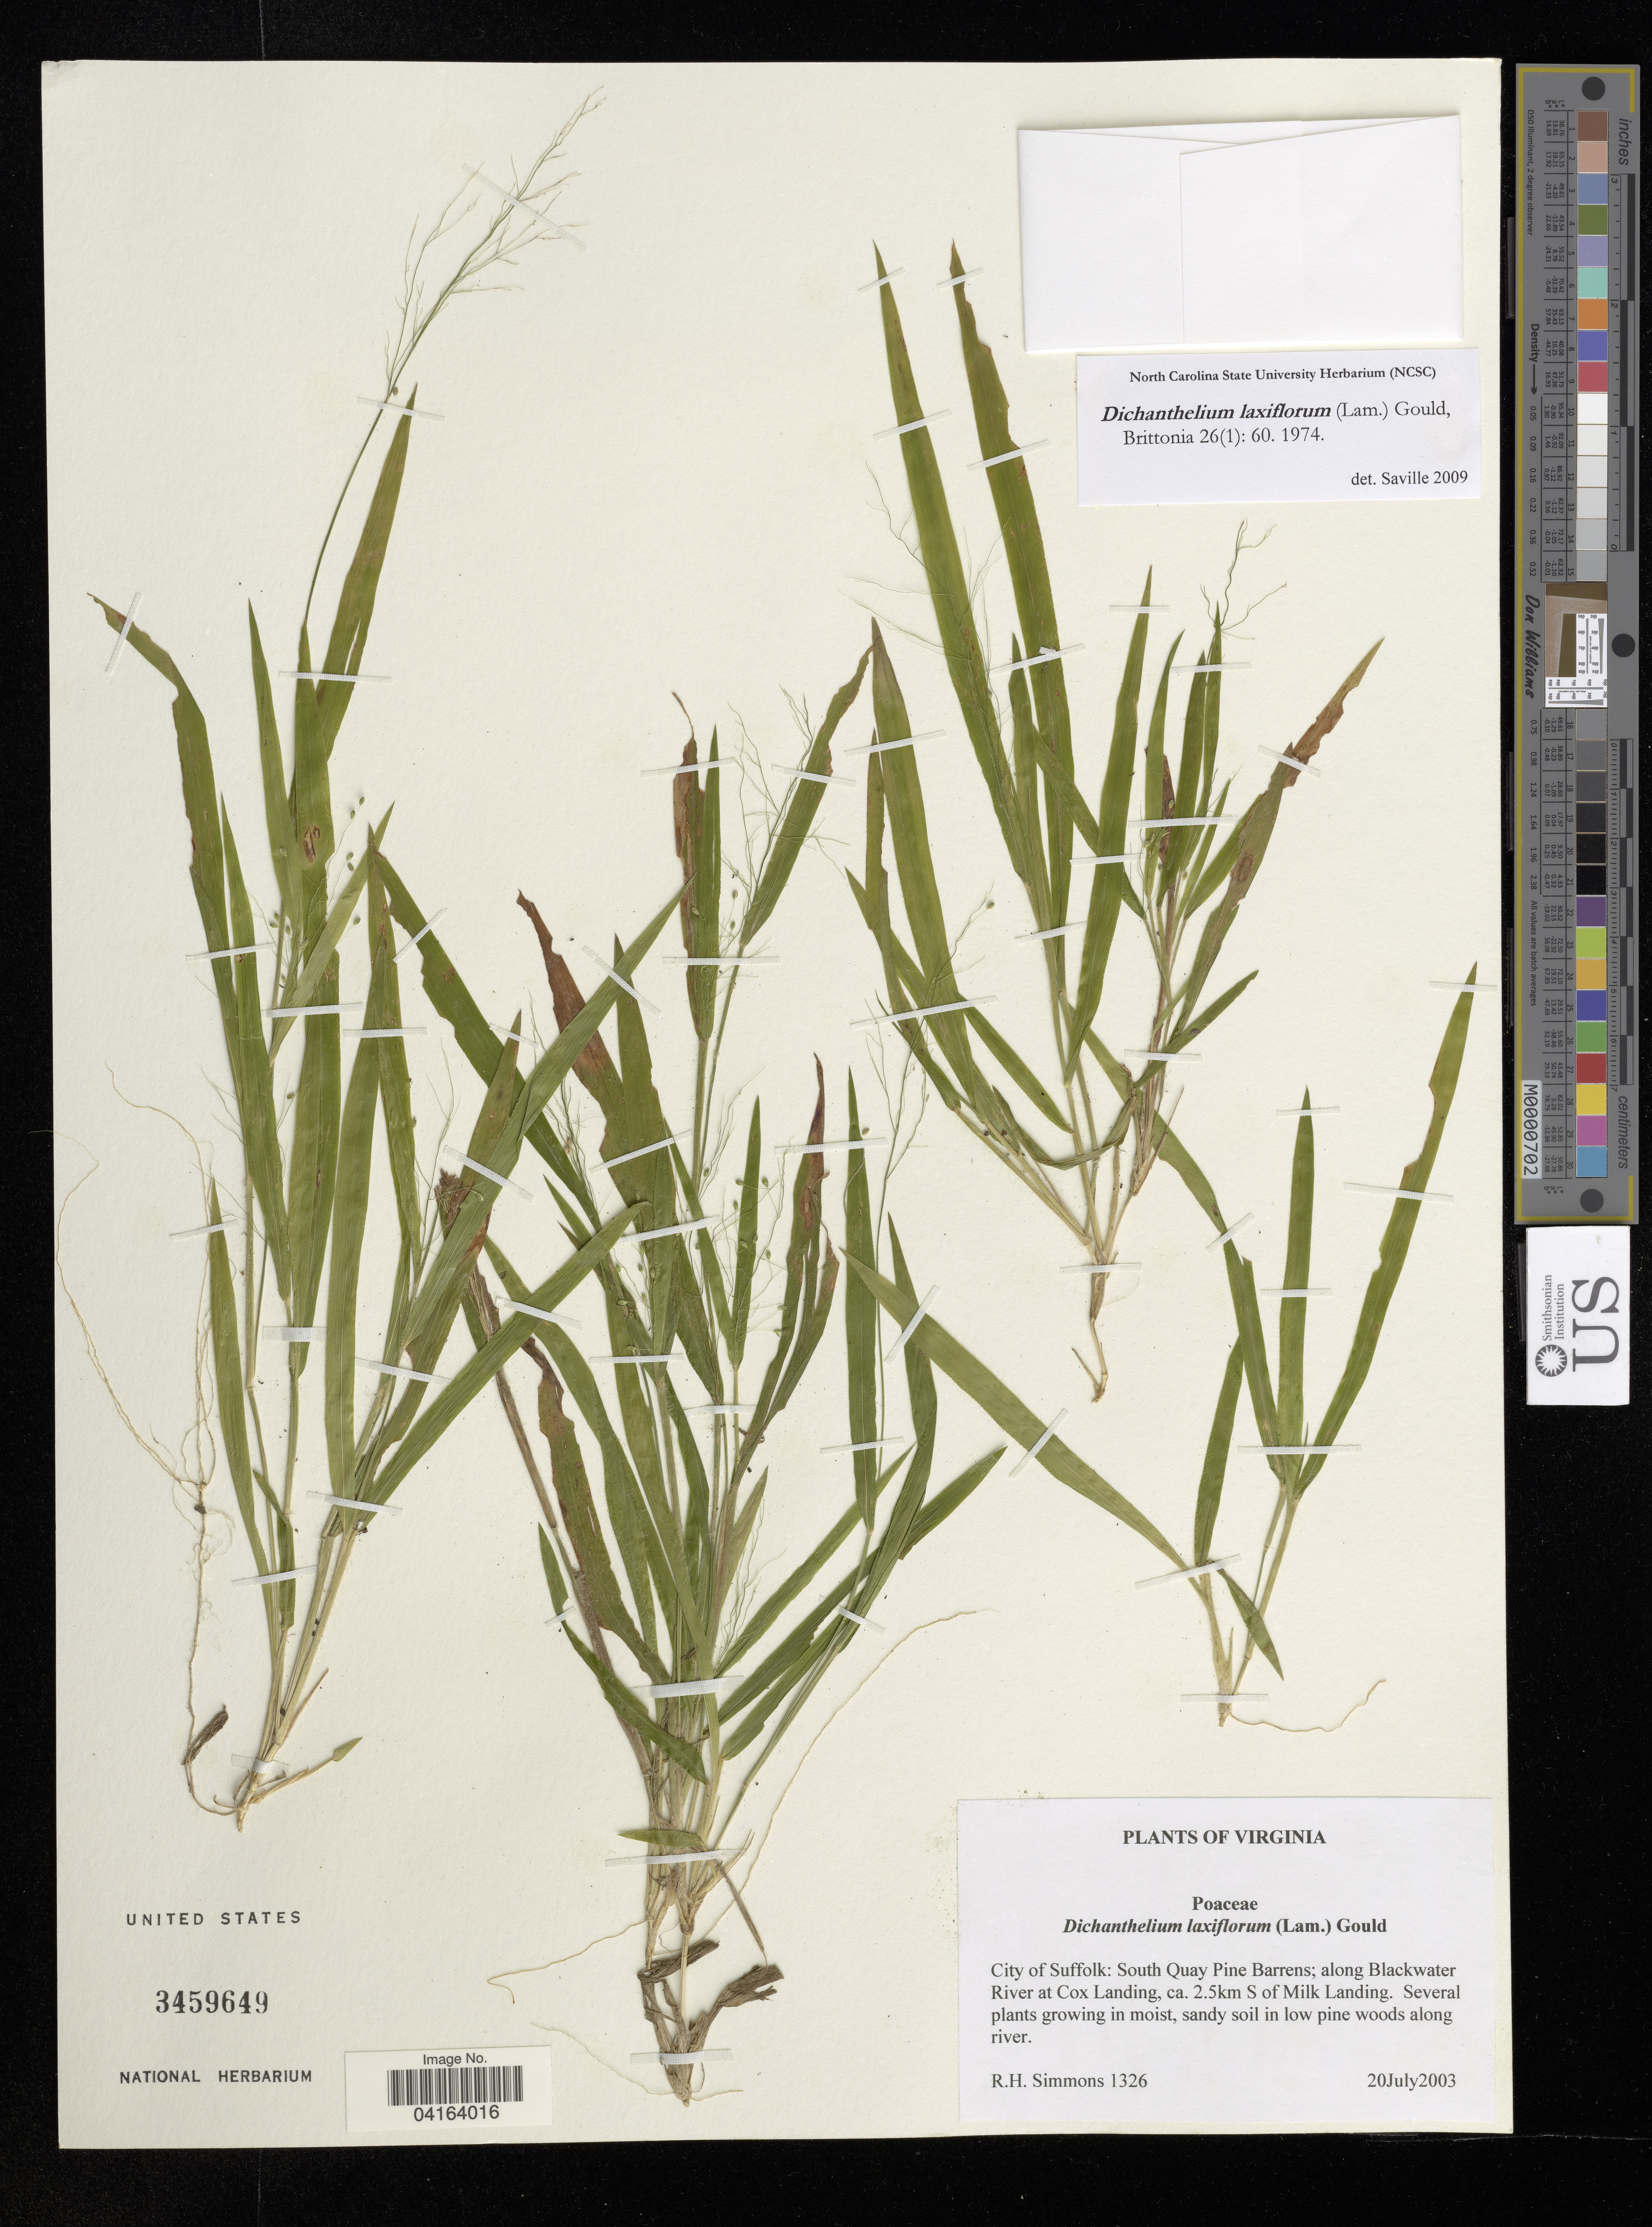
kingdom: Plantae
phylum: Tracheophyta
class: Liliopsida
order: Poales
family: Poaceae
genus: Dichanthelium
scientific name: Dichanthelium laxiflorum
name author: (Lam.) Gould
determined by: Saville, A. C., (NCSC), North Carolina State University (UNITED STATES)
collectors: R. H. Simmons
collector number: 1326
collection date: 2003-07-20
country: United States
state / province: Virginia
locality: City of Suffolk: South Quay Pine Barrens; along Blackwater River at Cox Landing, ca. 2.5km S of Milk Landing.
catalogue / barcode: US 3459649